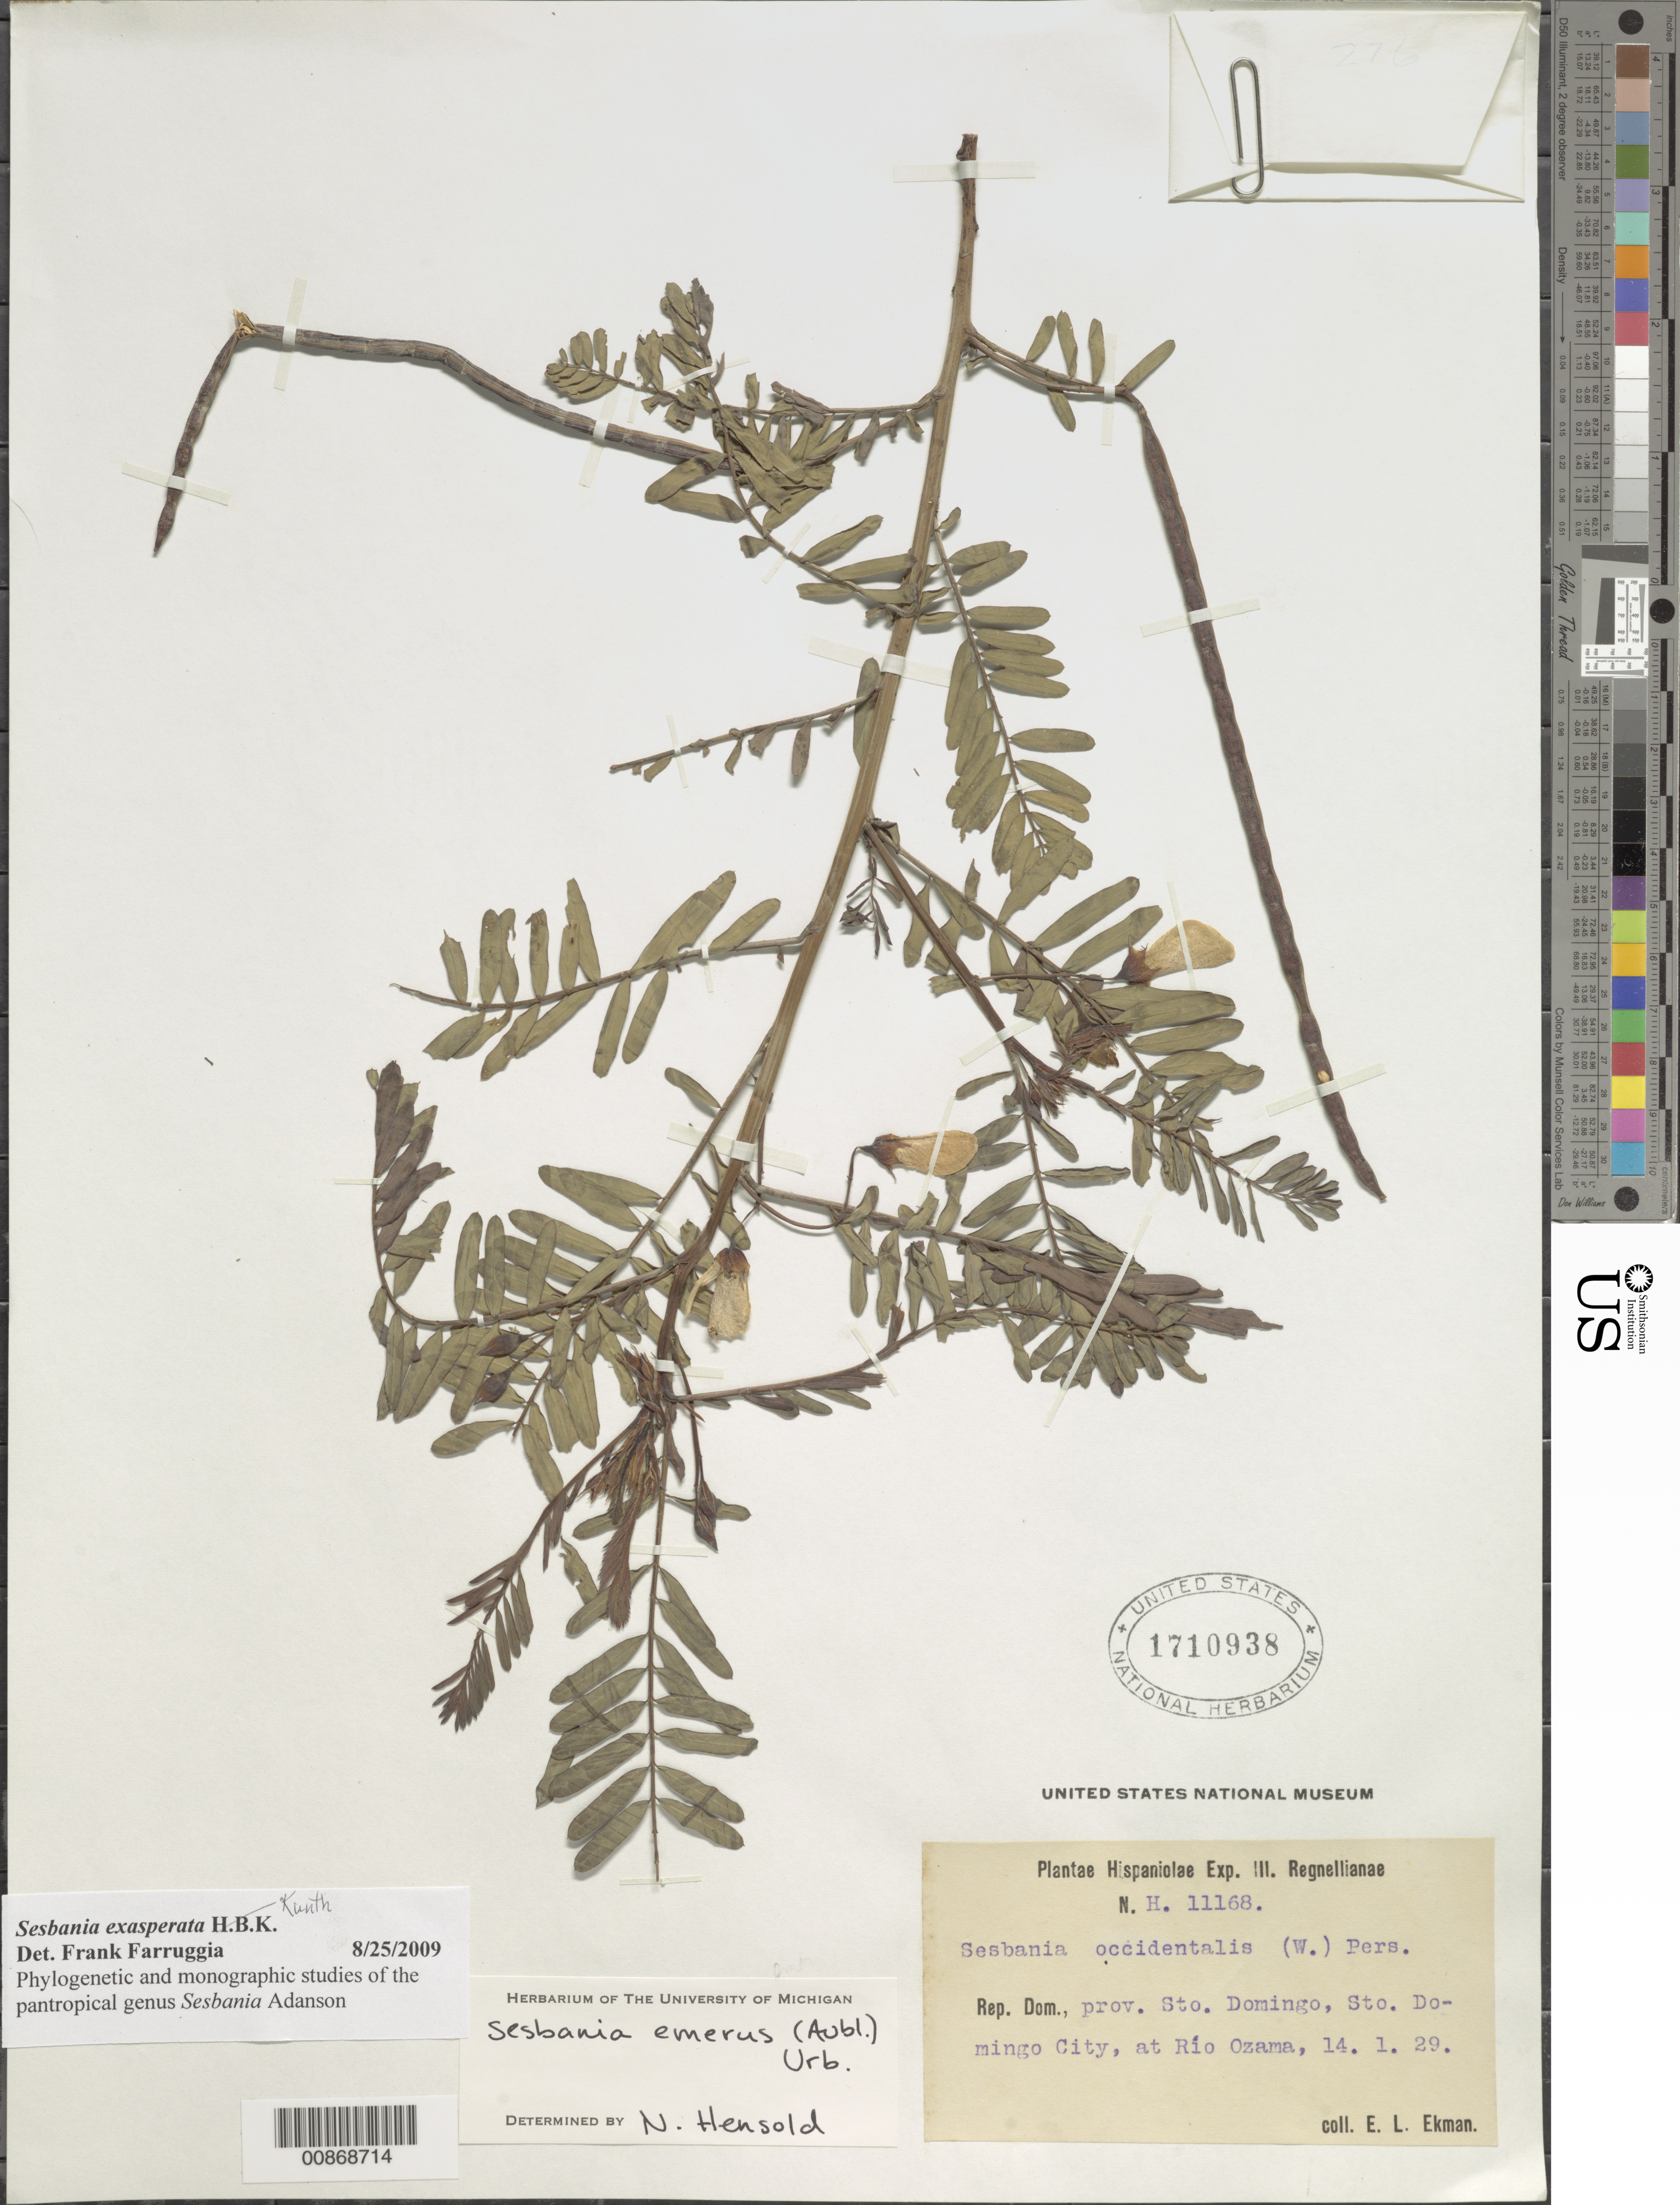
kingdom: Plantae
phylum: Tracheophyta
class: Magnoliopsida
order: Fabales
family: Fabaceae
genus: Sesbania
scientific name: Sesbania exasperata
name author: Kunth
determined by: Farruggia, F.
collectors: E. L. Ekman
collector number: H 11168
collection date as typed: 14 Jan 1929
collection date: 1929-01-14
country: Dominican Republic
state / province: Distrito Nacional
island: Hispaniola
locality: Prov. Sto. Domingo (obsolete), Sto. Domingo City, at Río Ozama.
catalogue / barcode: US 1710938